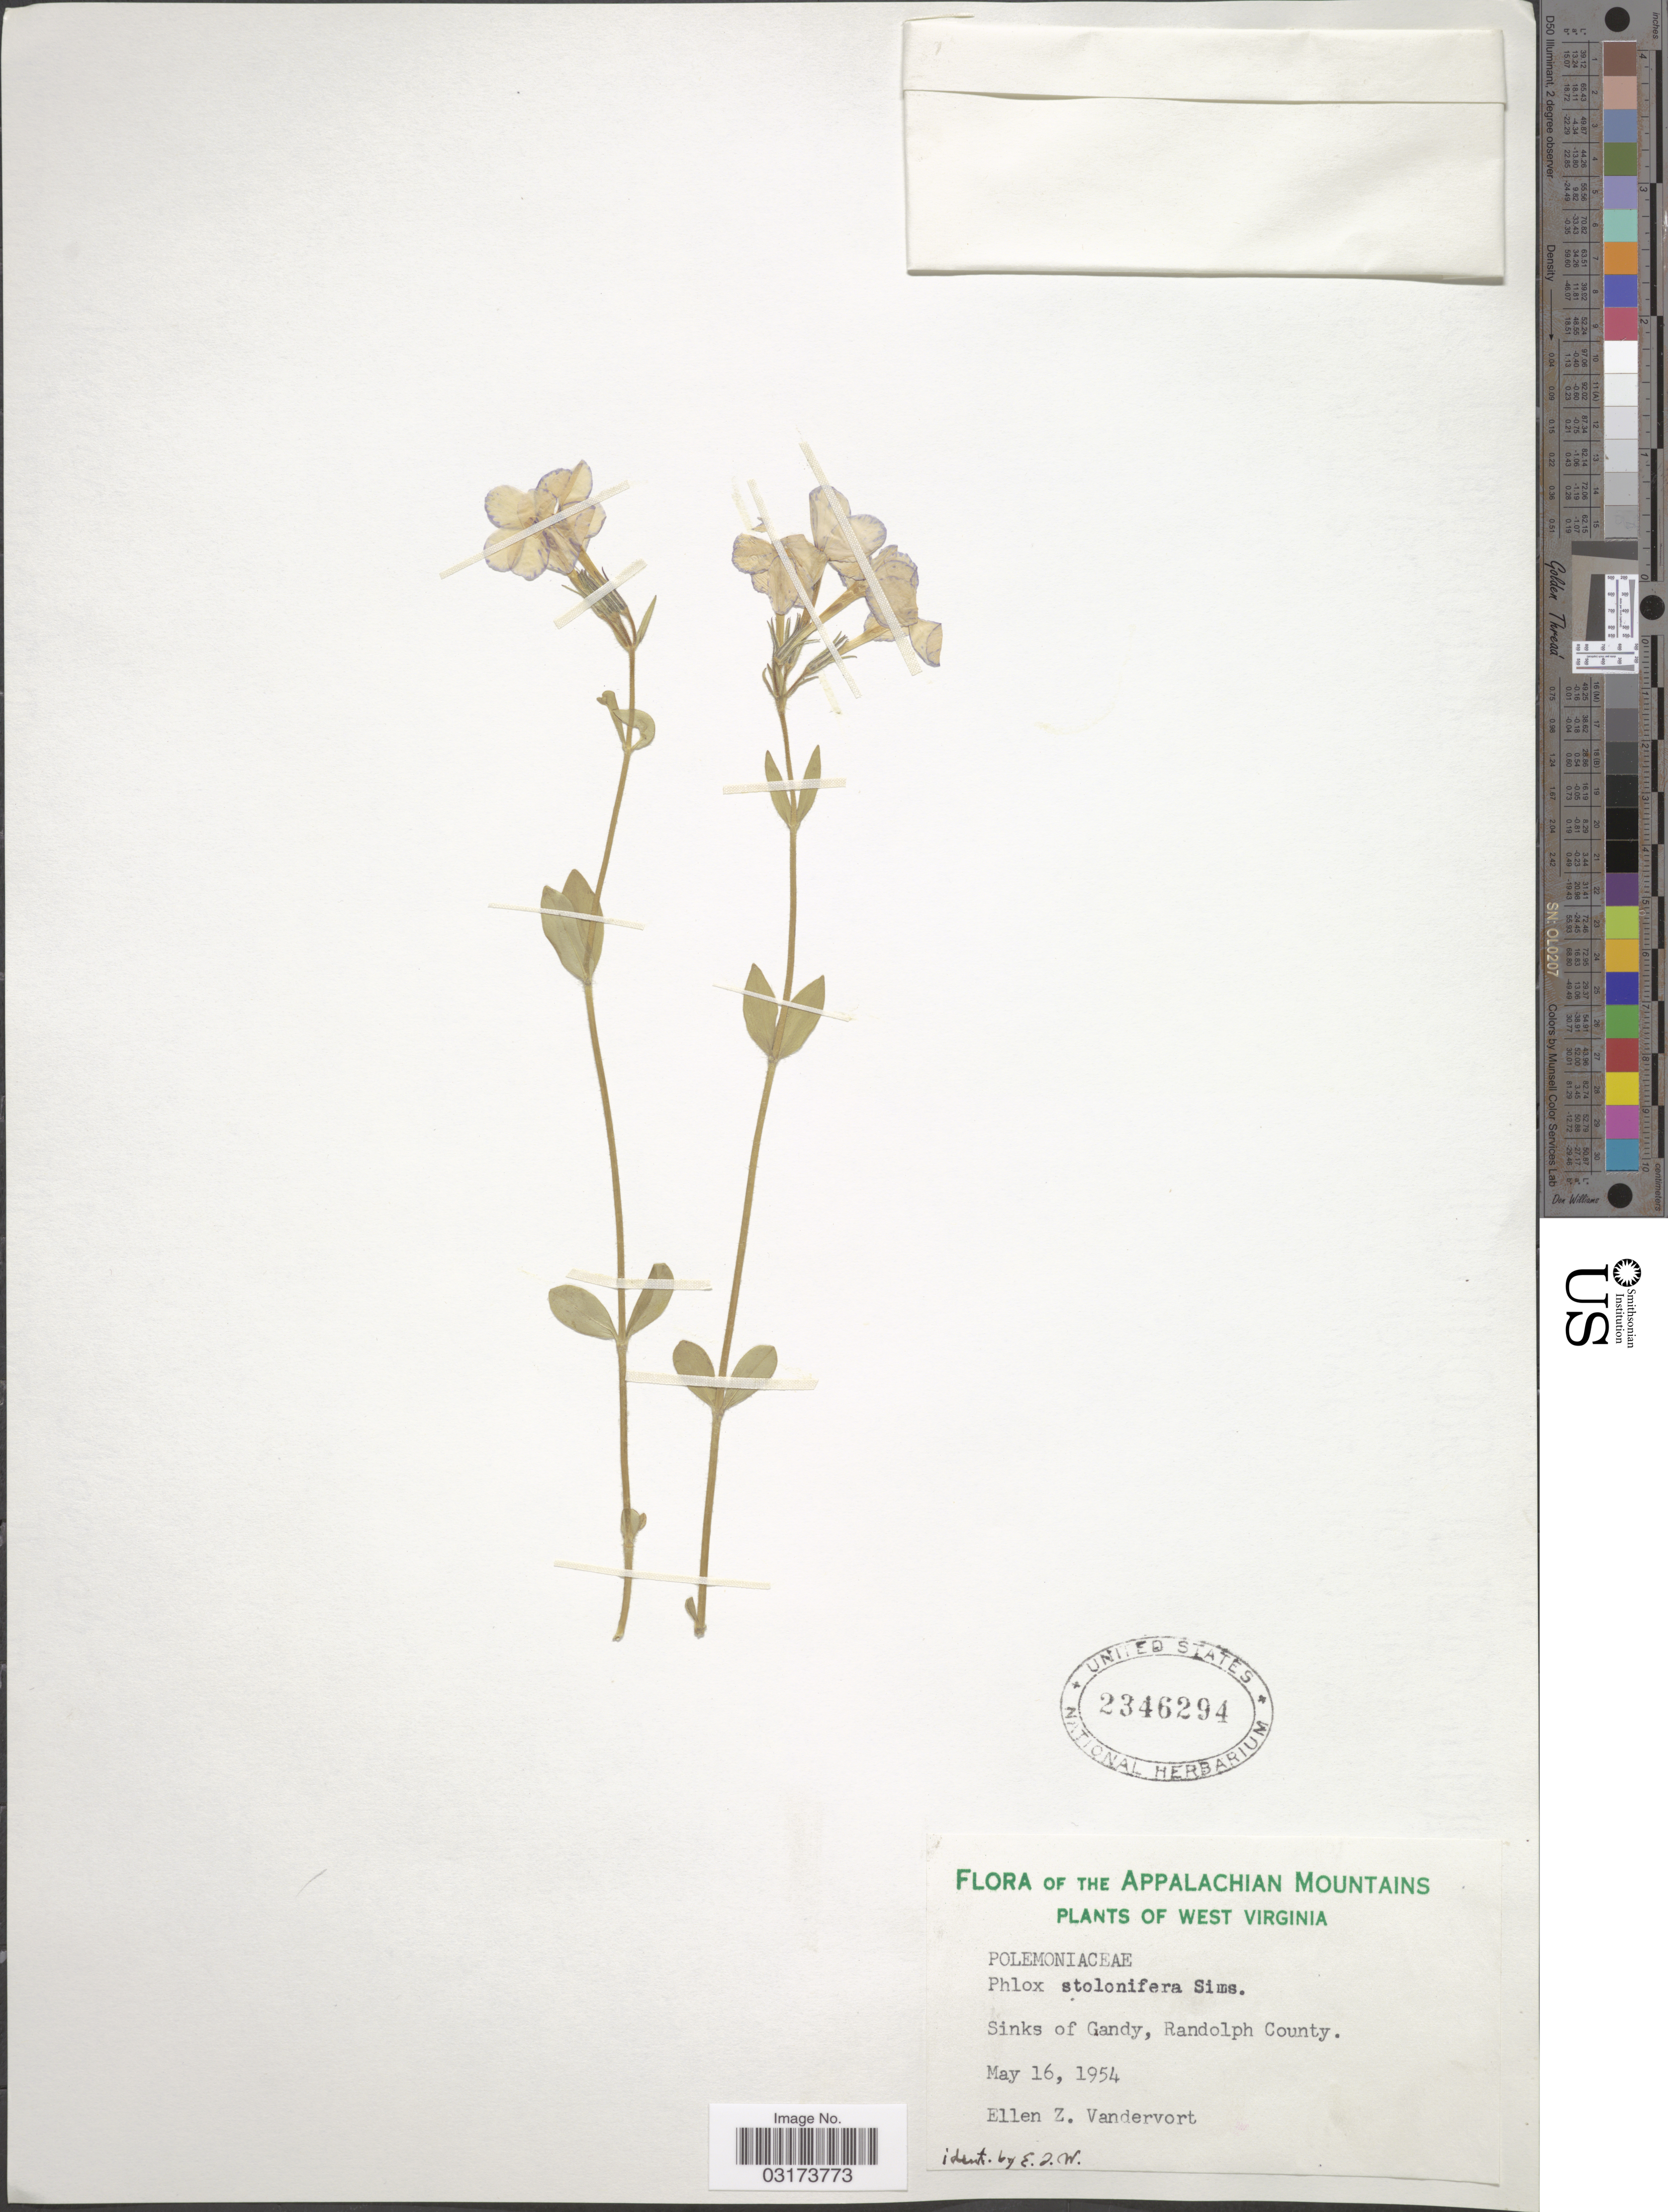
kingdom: Plantae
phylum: Tracheophyta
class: Magnoliopsida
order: Ericales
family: Polemoniaceae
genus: Phlox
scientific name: Phlox stolonifera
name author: Sims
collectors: E. Vandervort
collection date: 1954-05-16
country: United States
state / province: West Virginia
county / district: Randolph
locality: Appalachian Mountains. Sinks of Gandy, Randolph County.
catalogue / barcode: US 2346294